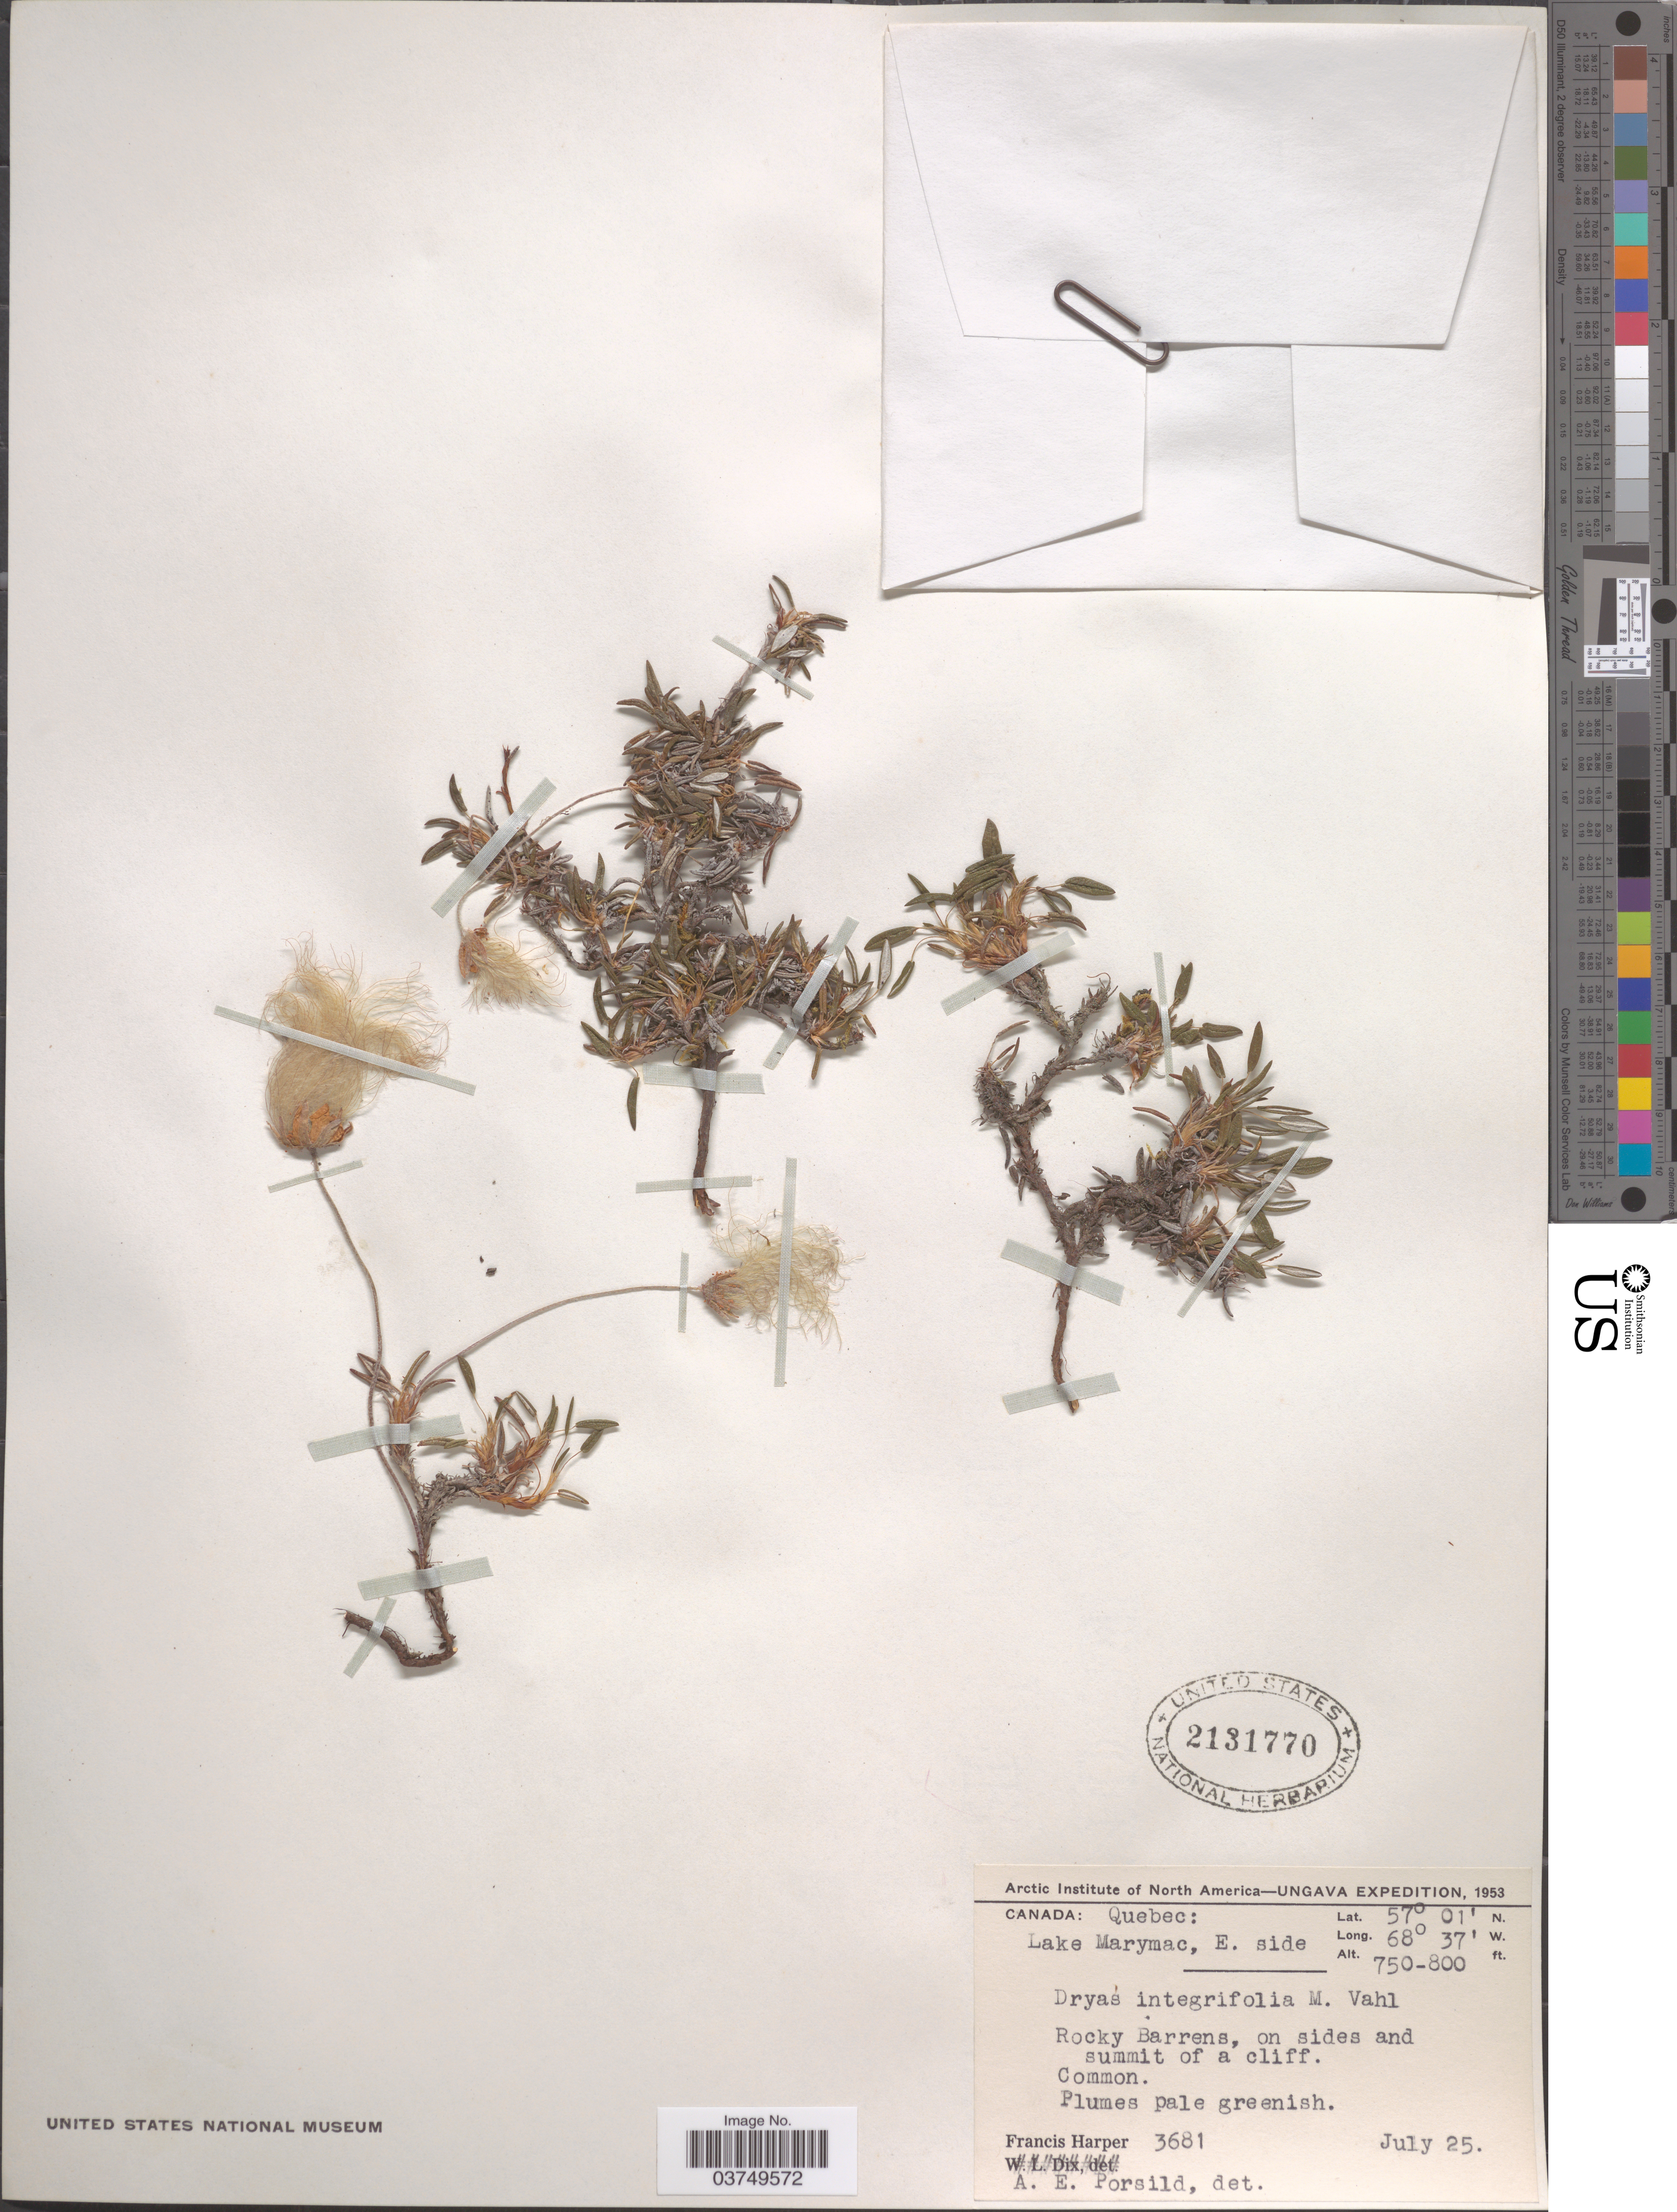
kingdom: Plantae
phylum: Tracheophyta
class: Magnoliopsida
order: Rosales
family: Rosaceae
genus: Dryas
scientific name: Dryas integrifolia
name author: Vahl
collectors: F. Harper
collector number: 3681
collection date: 1953-07-25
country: Canada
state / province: Quebec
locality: Lake Marymac, E. side. Rocky Barrens, on sides and summit of a cliff.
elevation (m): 229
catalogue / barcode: US 2131770